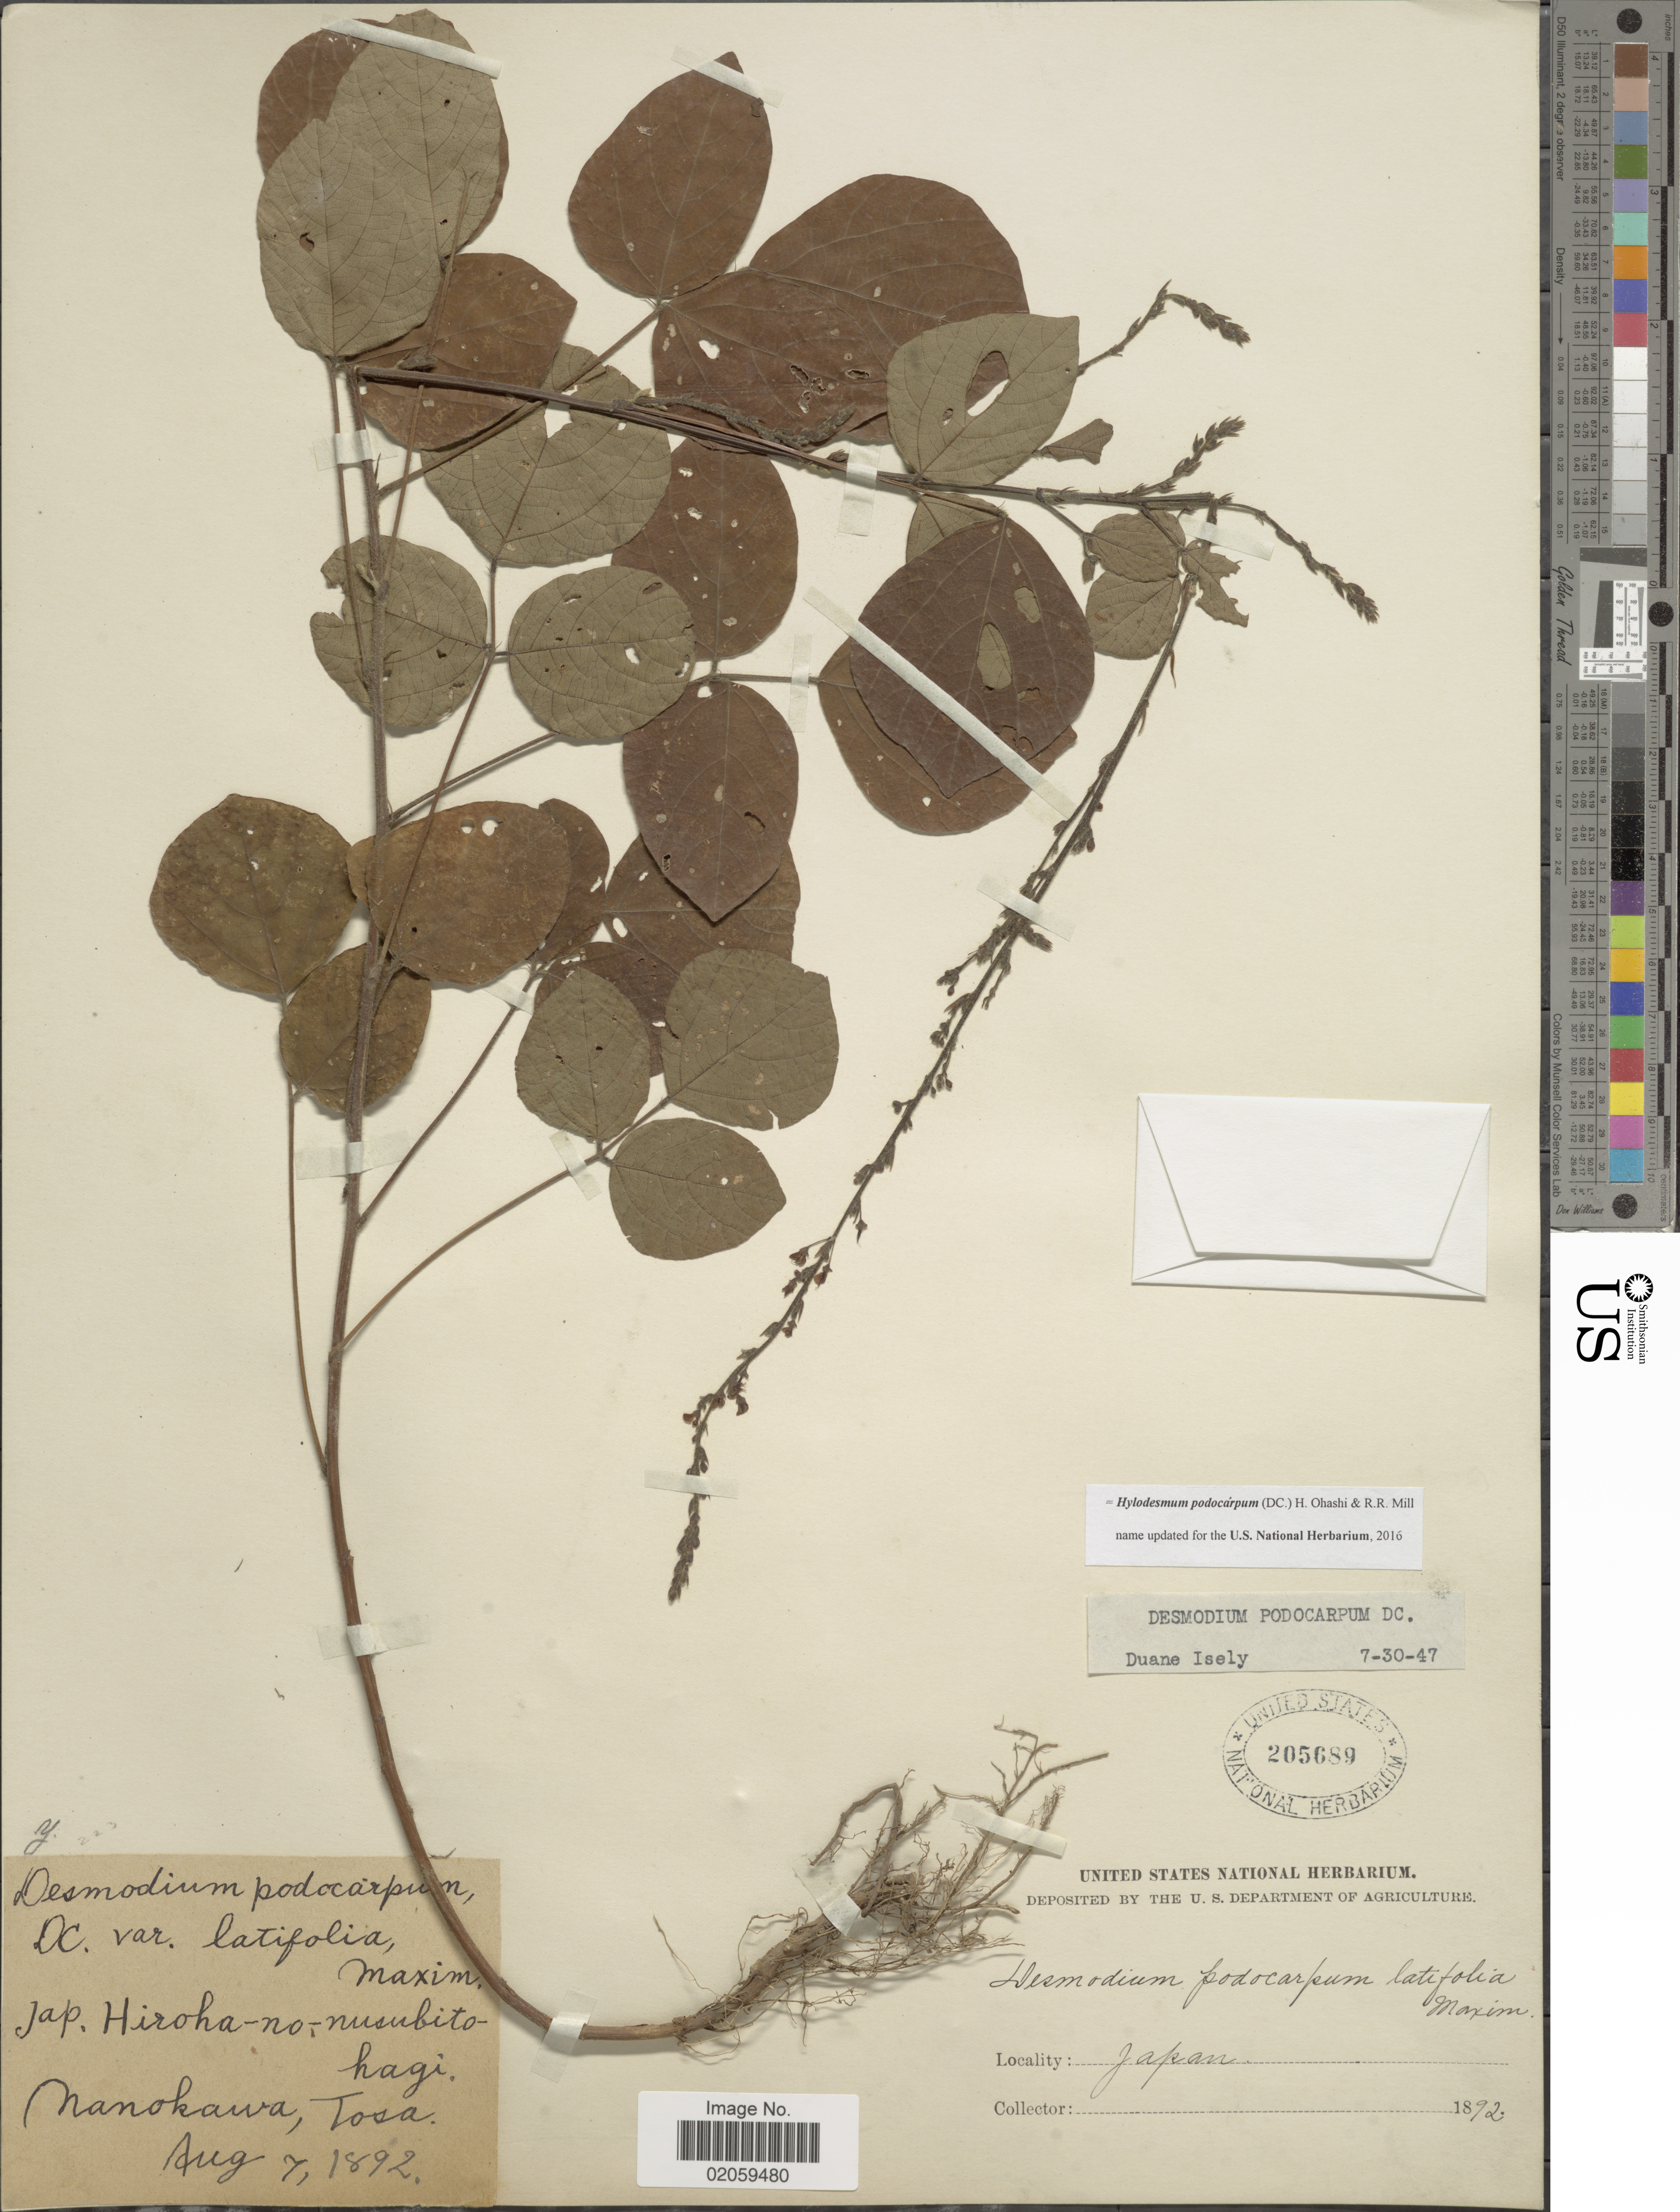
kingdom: Plantae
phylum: Tracheophyta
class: Magnoliopsida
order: Fabales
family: Fabaceae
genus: Hylodesmum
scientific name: Hylodesmum podocarpum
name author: (DC.) H. Ohashi & R.R. Mill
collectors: U.S. National Herbarium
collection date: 1892-08-07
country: Japan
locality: Nanokawa, Tosa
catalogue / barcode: US 205689